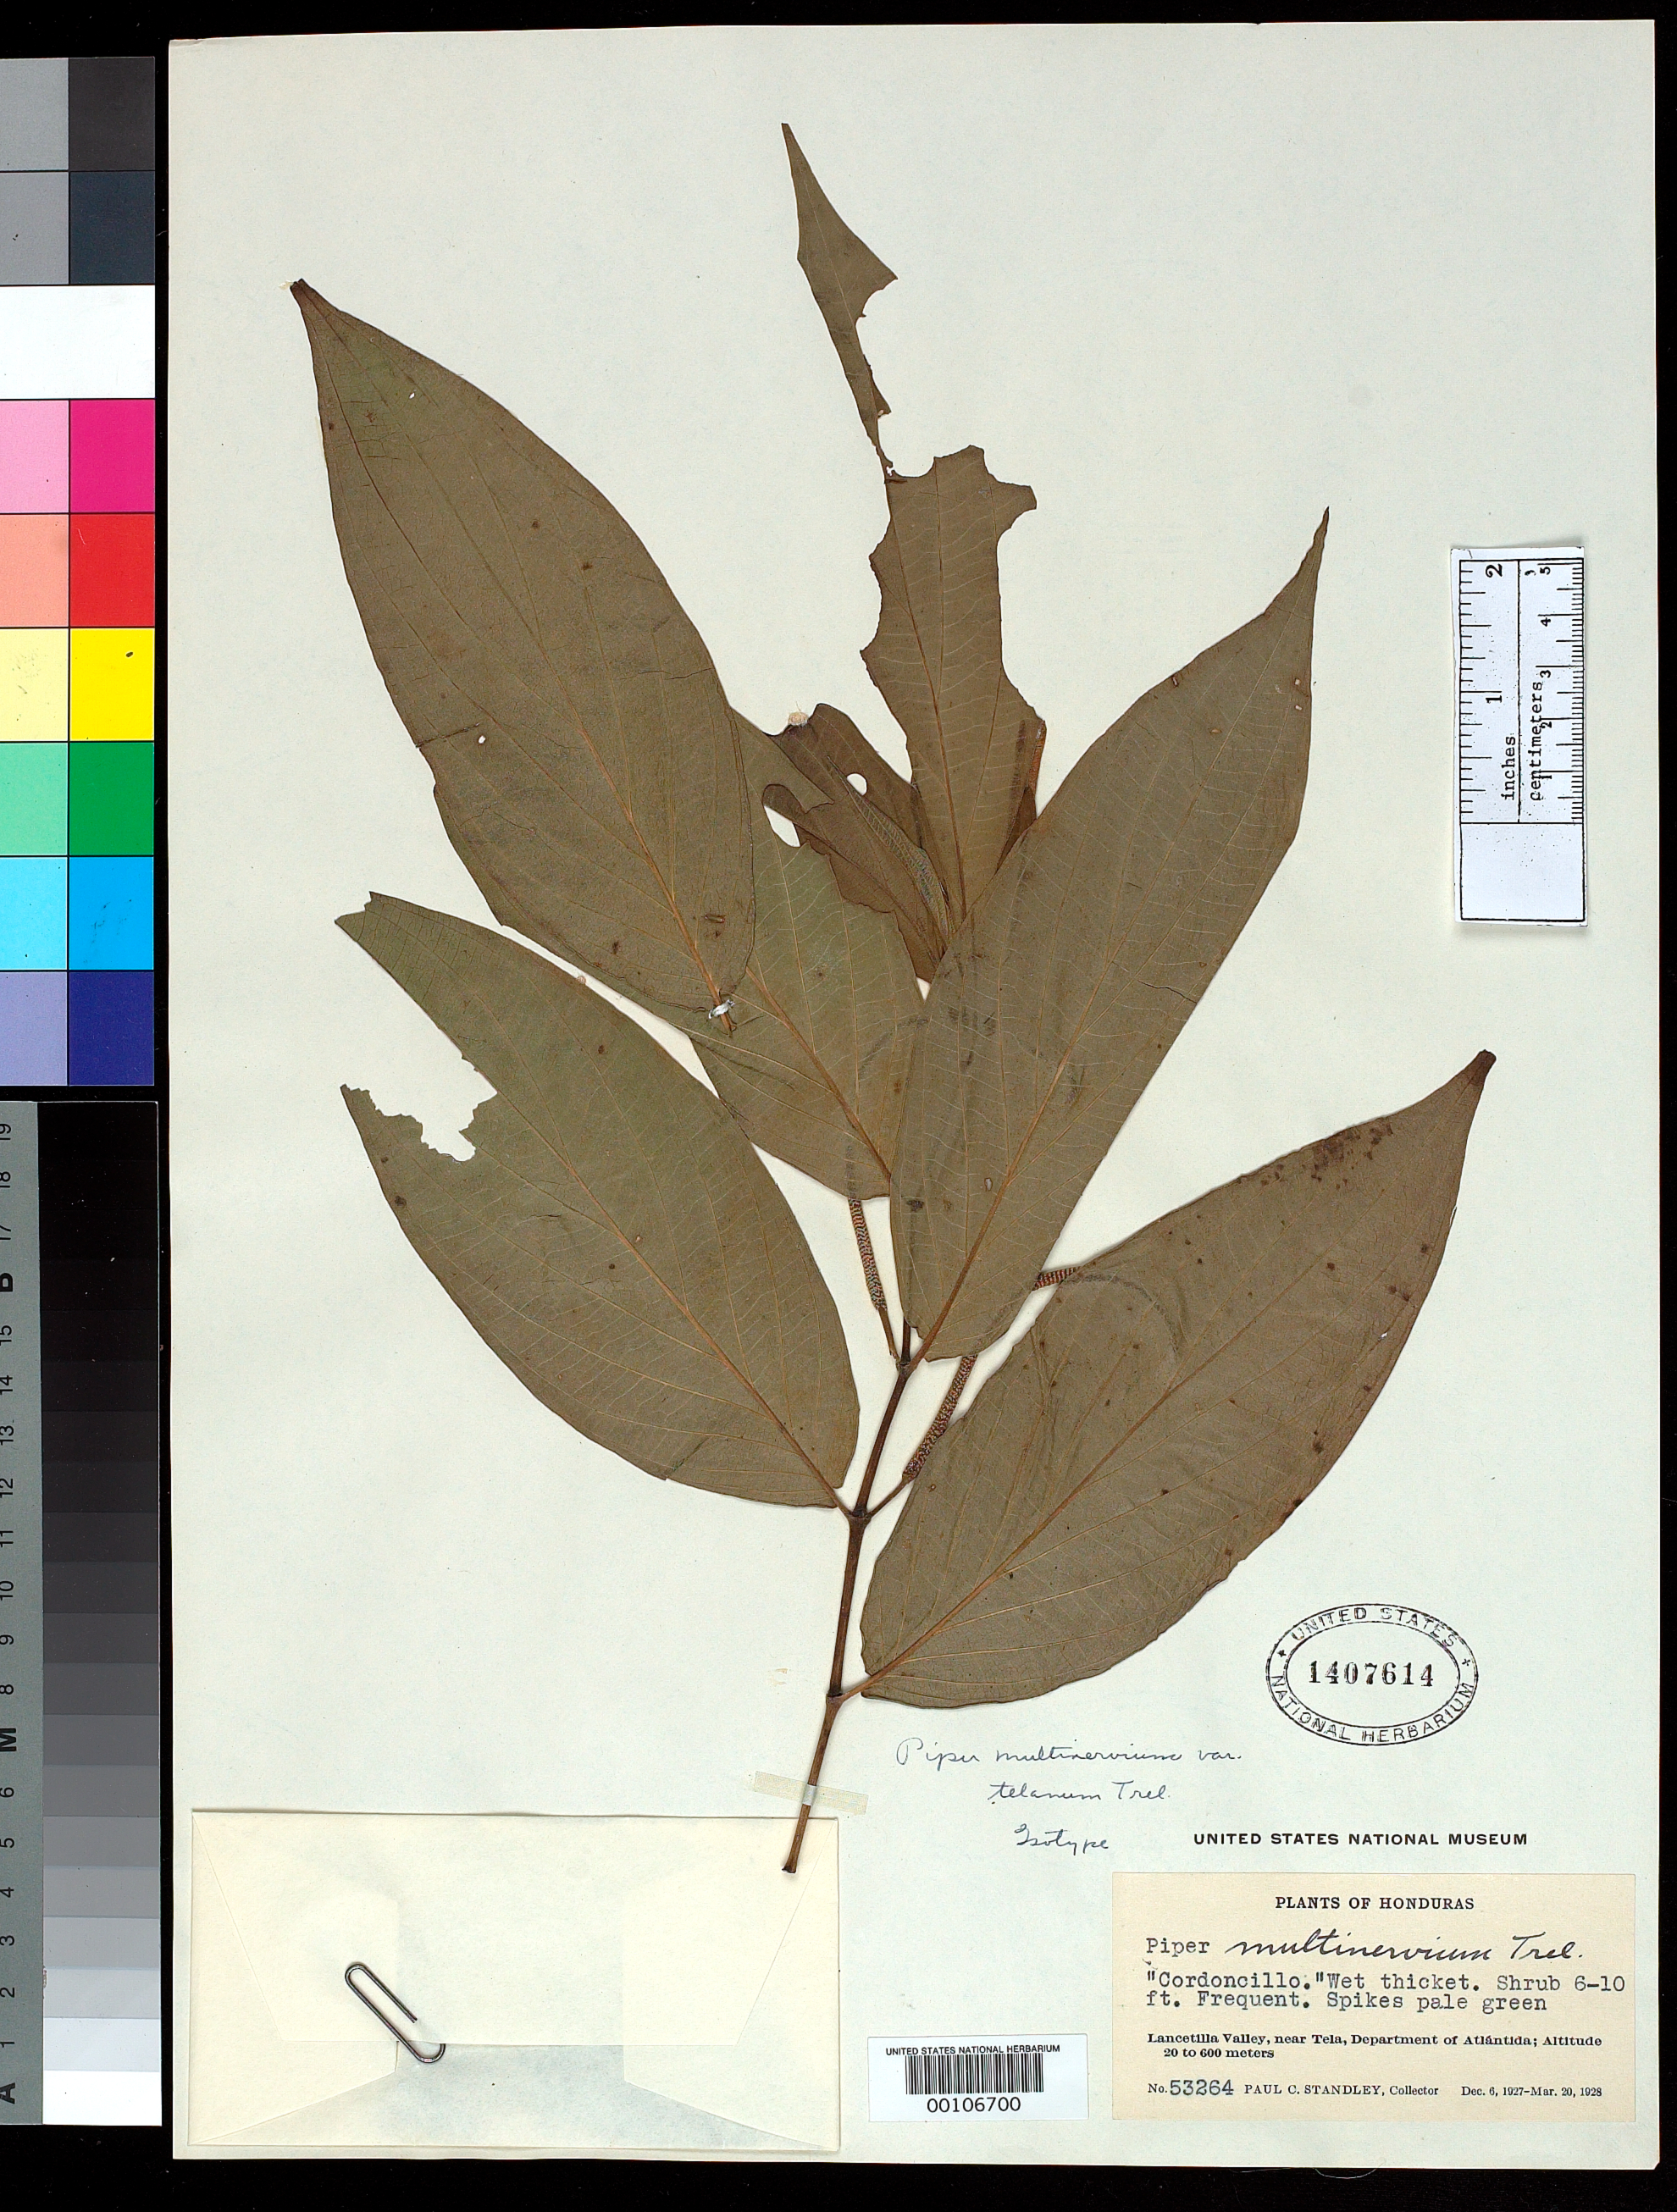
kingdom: Plantae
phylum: Tracheophyta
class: Magnoliopsida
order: Piperales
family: Piperaceae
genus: Piper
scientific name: Piper multinervium var. telanum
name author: Trel. in Yunck.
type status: Isotype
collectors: P. C. Standley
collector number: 53264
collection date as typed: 06 Dec 1927 to 20 Mar 1928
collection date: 1927-12-06/1928-03-20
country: Honduras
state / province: Atlántida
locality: Lancetilla Valley, near Tela.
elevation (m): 20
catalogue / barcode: US 1407614